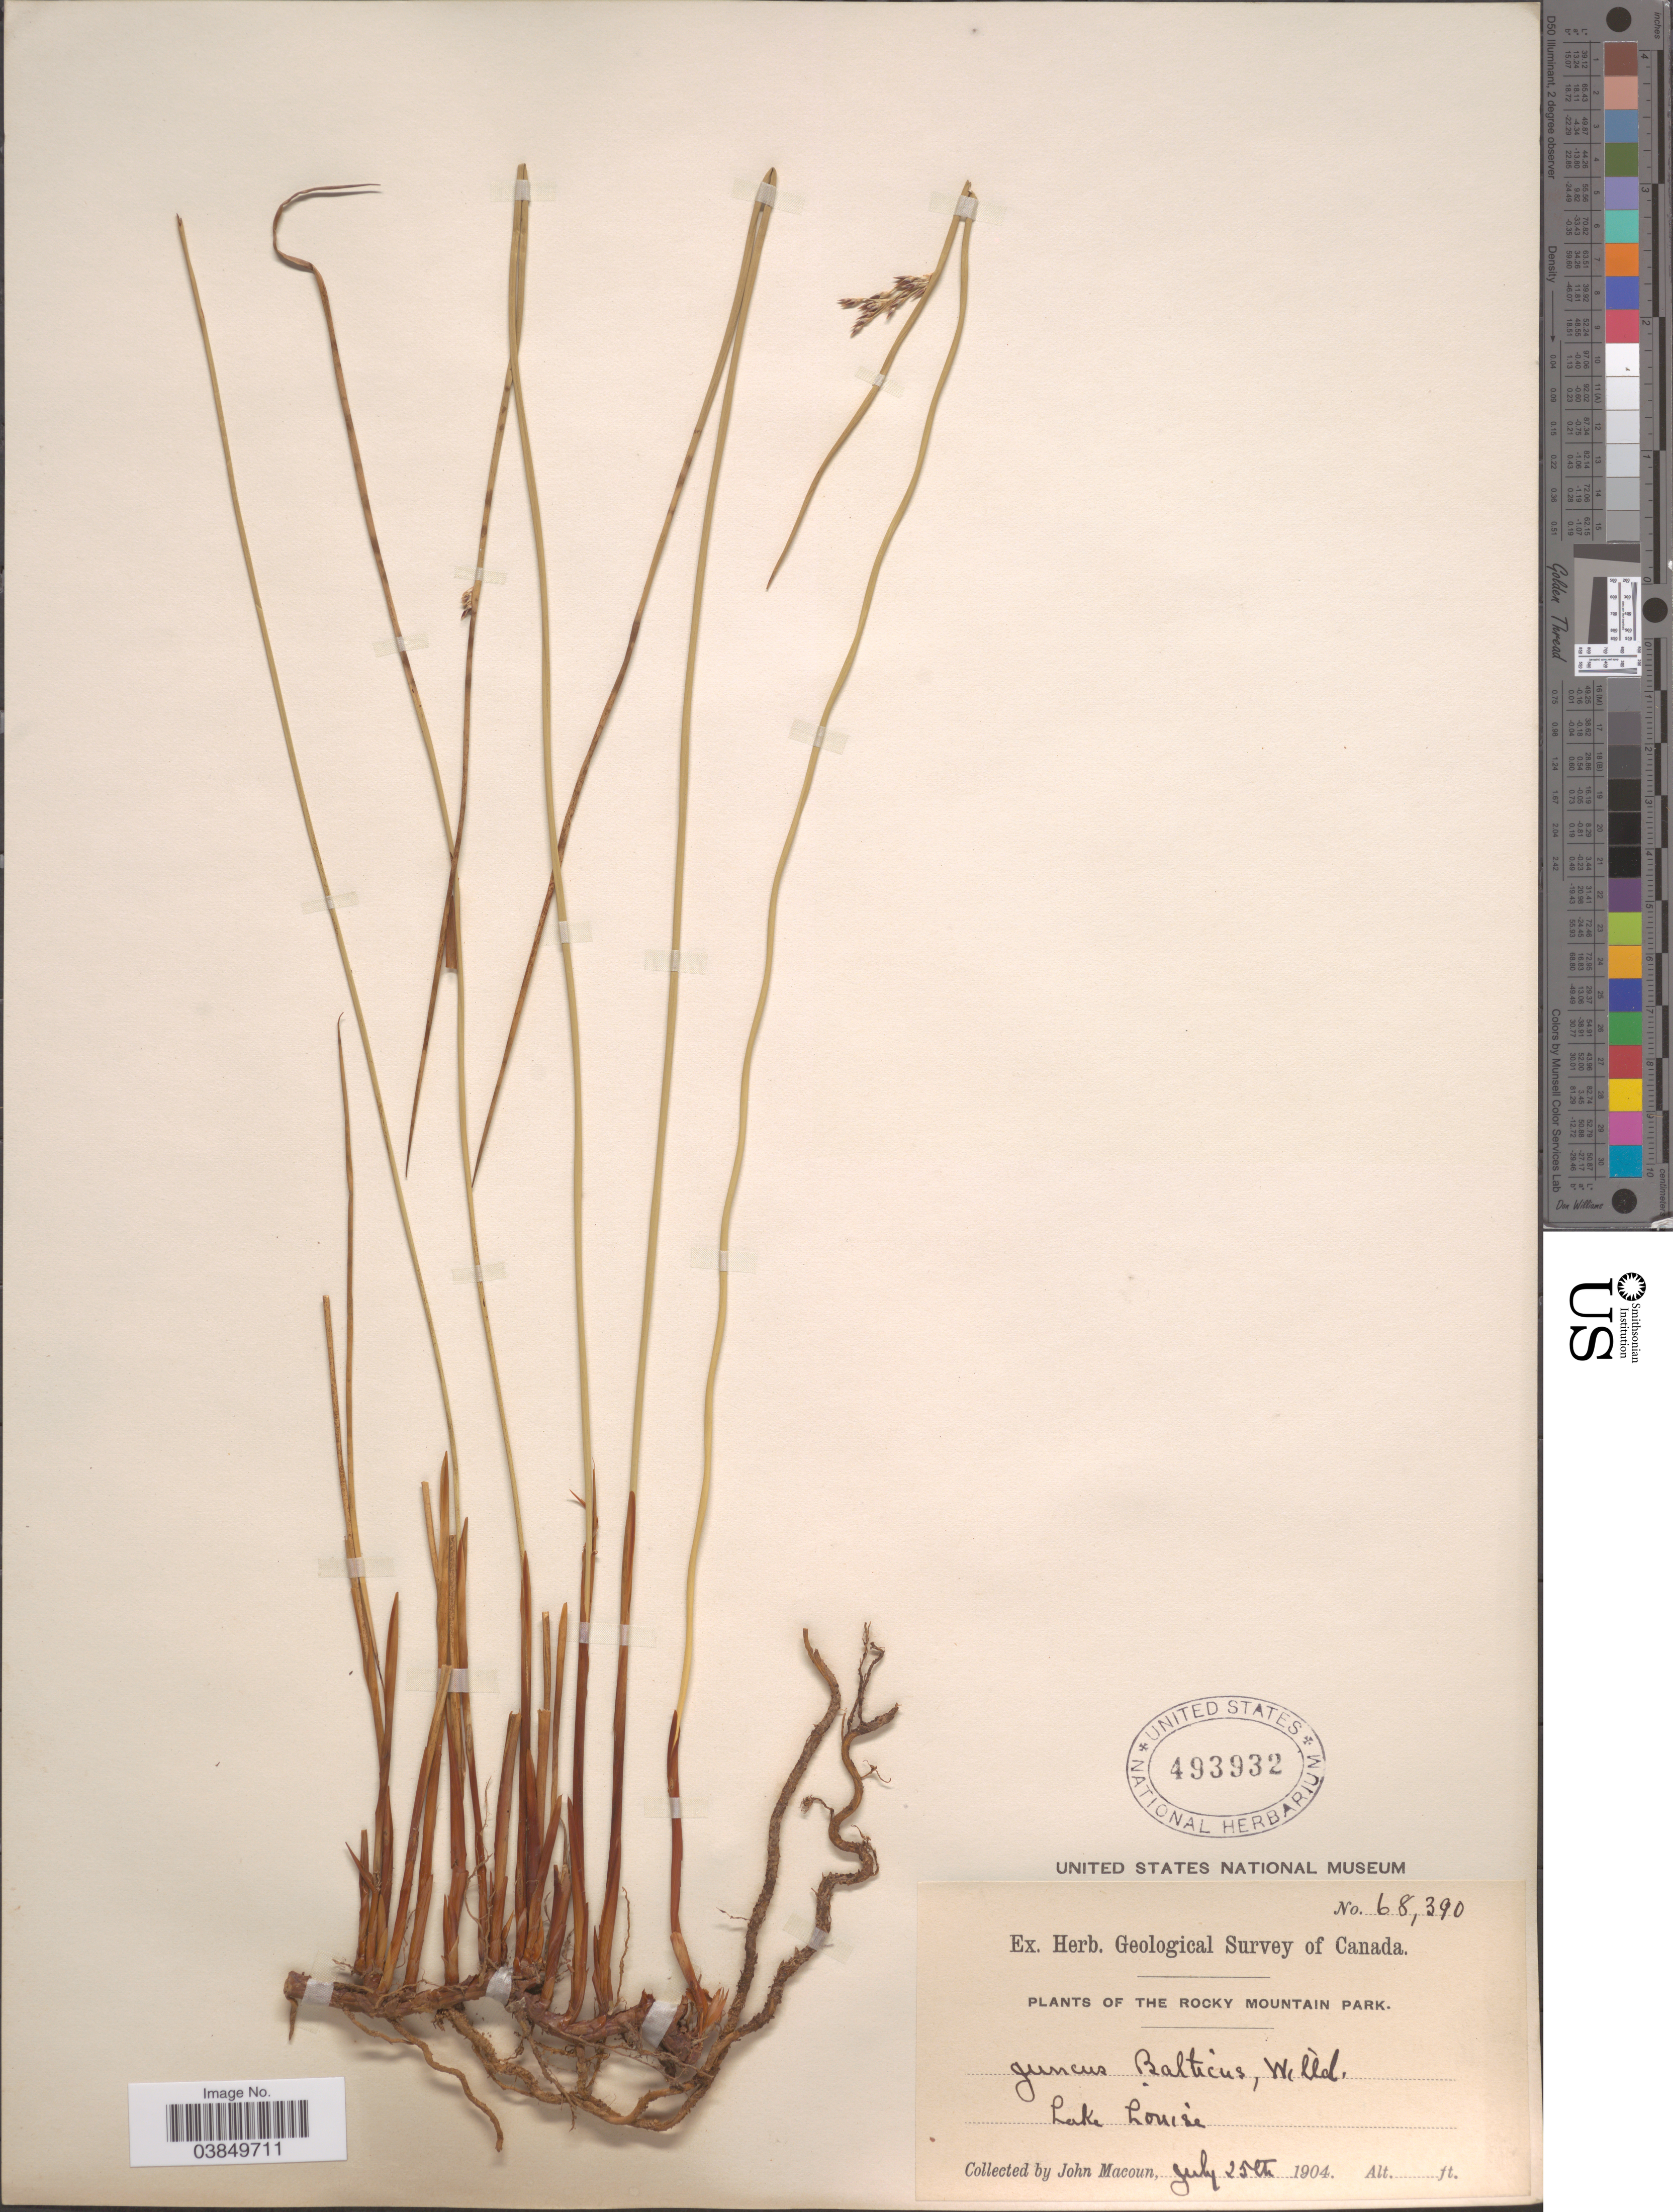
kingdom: Plantae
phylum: Tracheophyta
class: Liliopsida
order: Poales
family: Juncaceae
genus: Juncus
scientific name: Juncus balticus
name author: Willd.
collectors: J. Macoun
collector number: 68390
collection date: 1904-07-25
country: Canada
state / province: Alberta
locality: Rocky Mountain Park. Lake Louise.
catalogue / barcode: US 493932